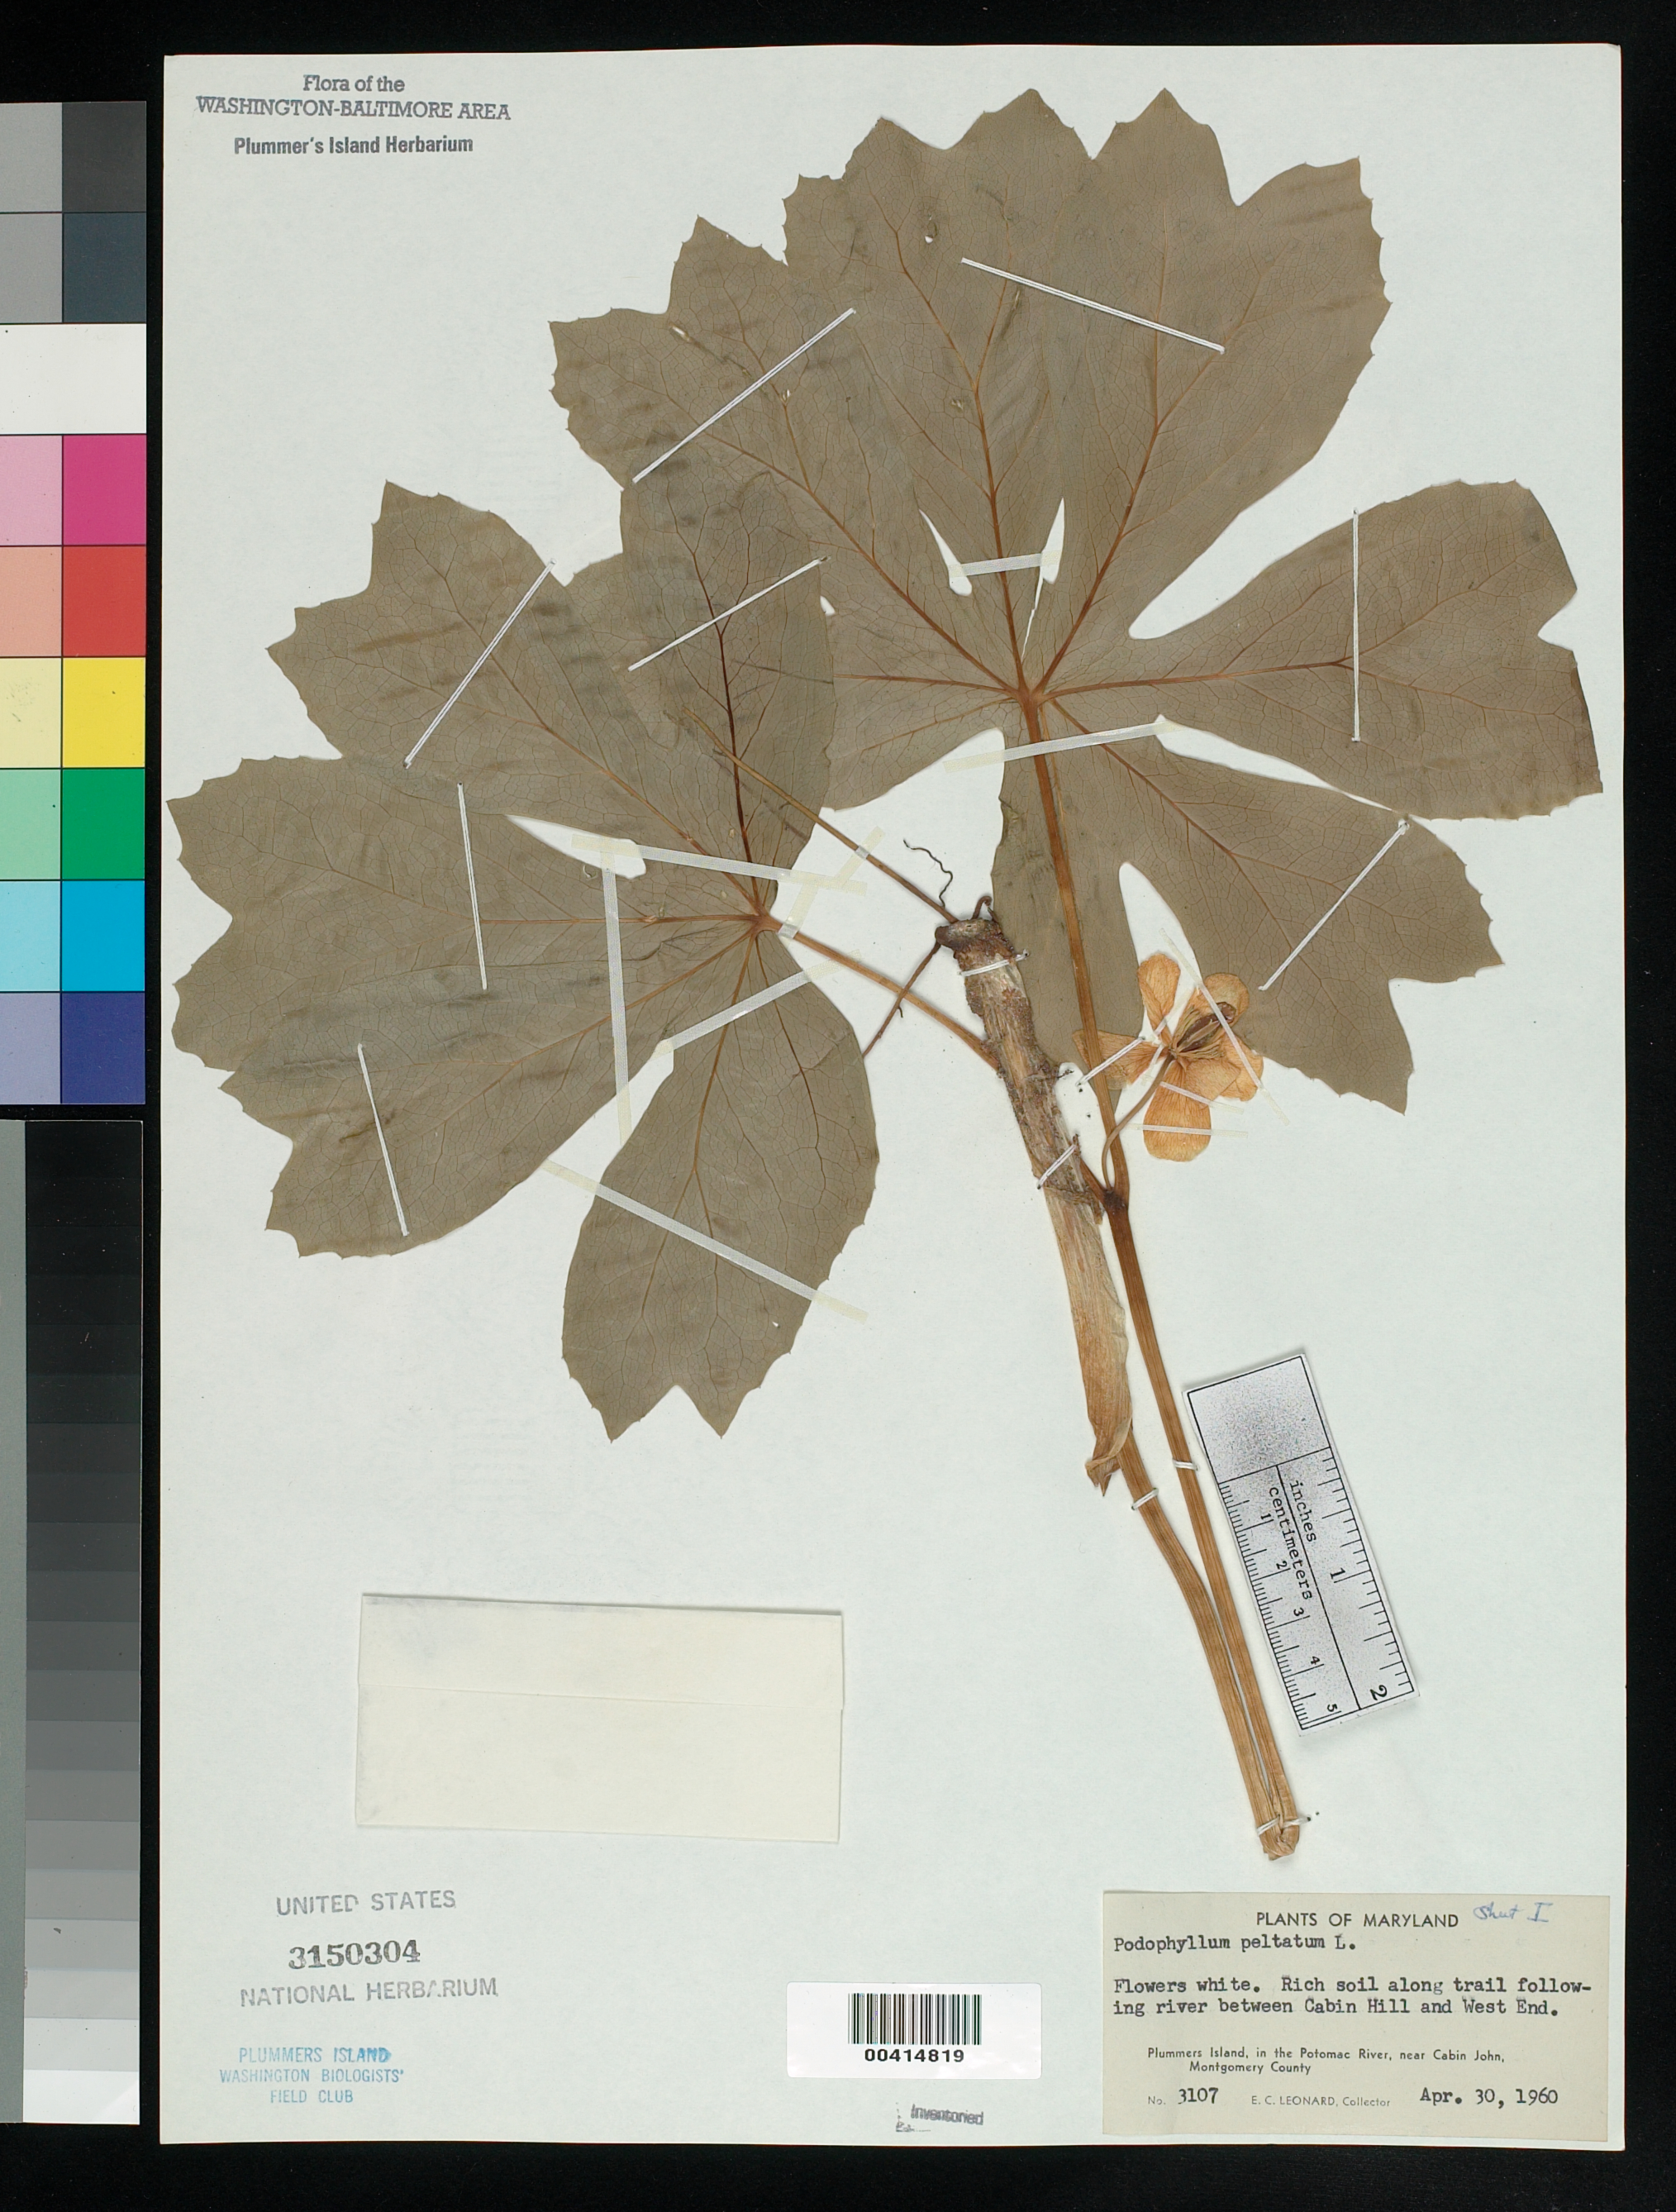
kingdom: Plantae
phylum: Tracheophyta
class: Magnoliopsida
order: Ranunculales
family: Berberidaceae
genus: Podophyllum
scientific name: Podophyllum peltatum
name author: L.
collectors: E. C. Leonard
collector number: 3107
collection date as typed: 30 Apr 1960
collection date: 1960-04-30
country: United States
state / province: Maryland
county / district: Montgomery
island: Plummers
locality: Plummer's Island; along trail following river between Cabin Hill and west end C. & O. Canal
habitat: Rich soil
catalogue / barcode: US 3150304